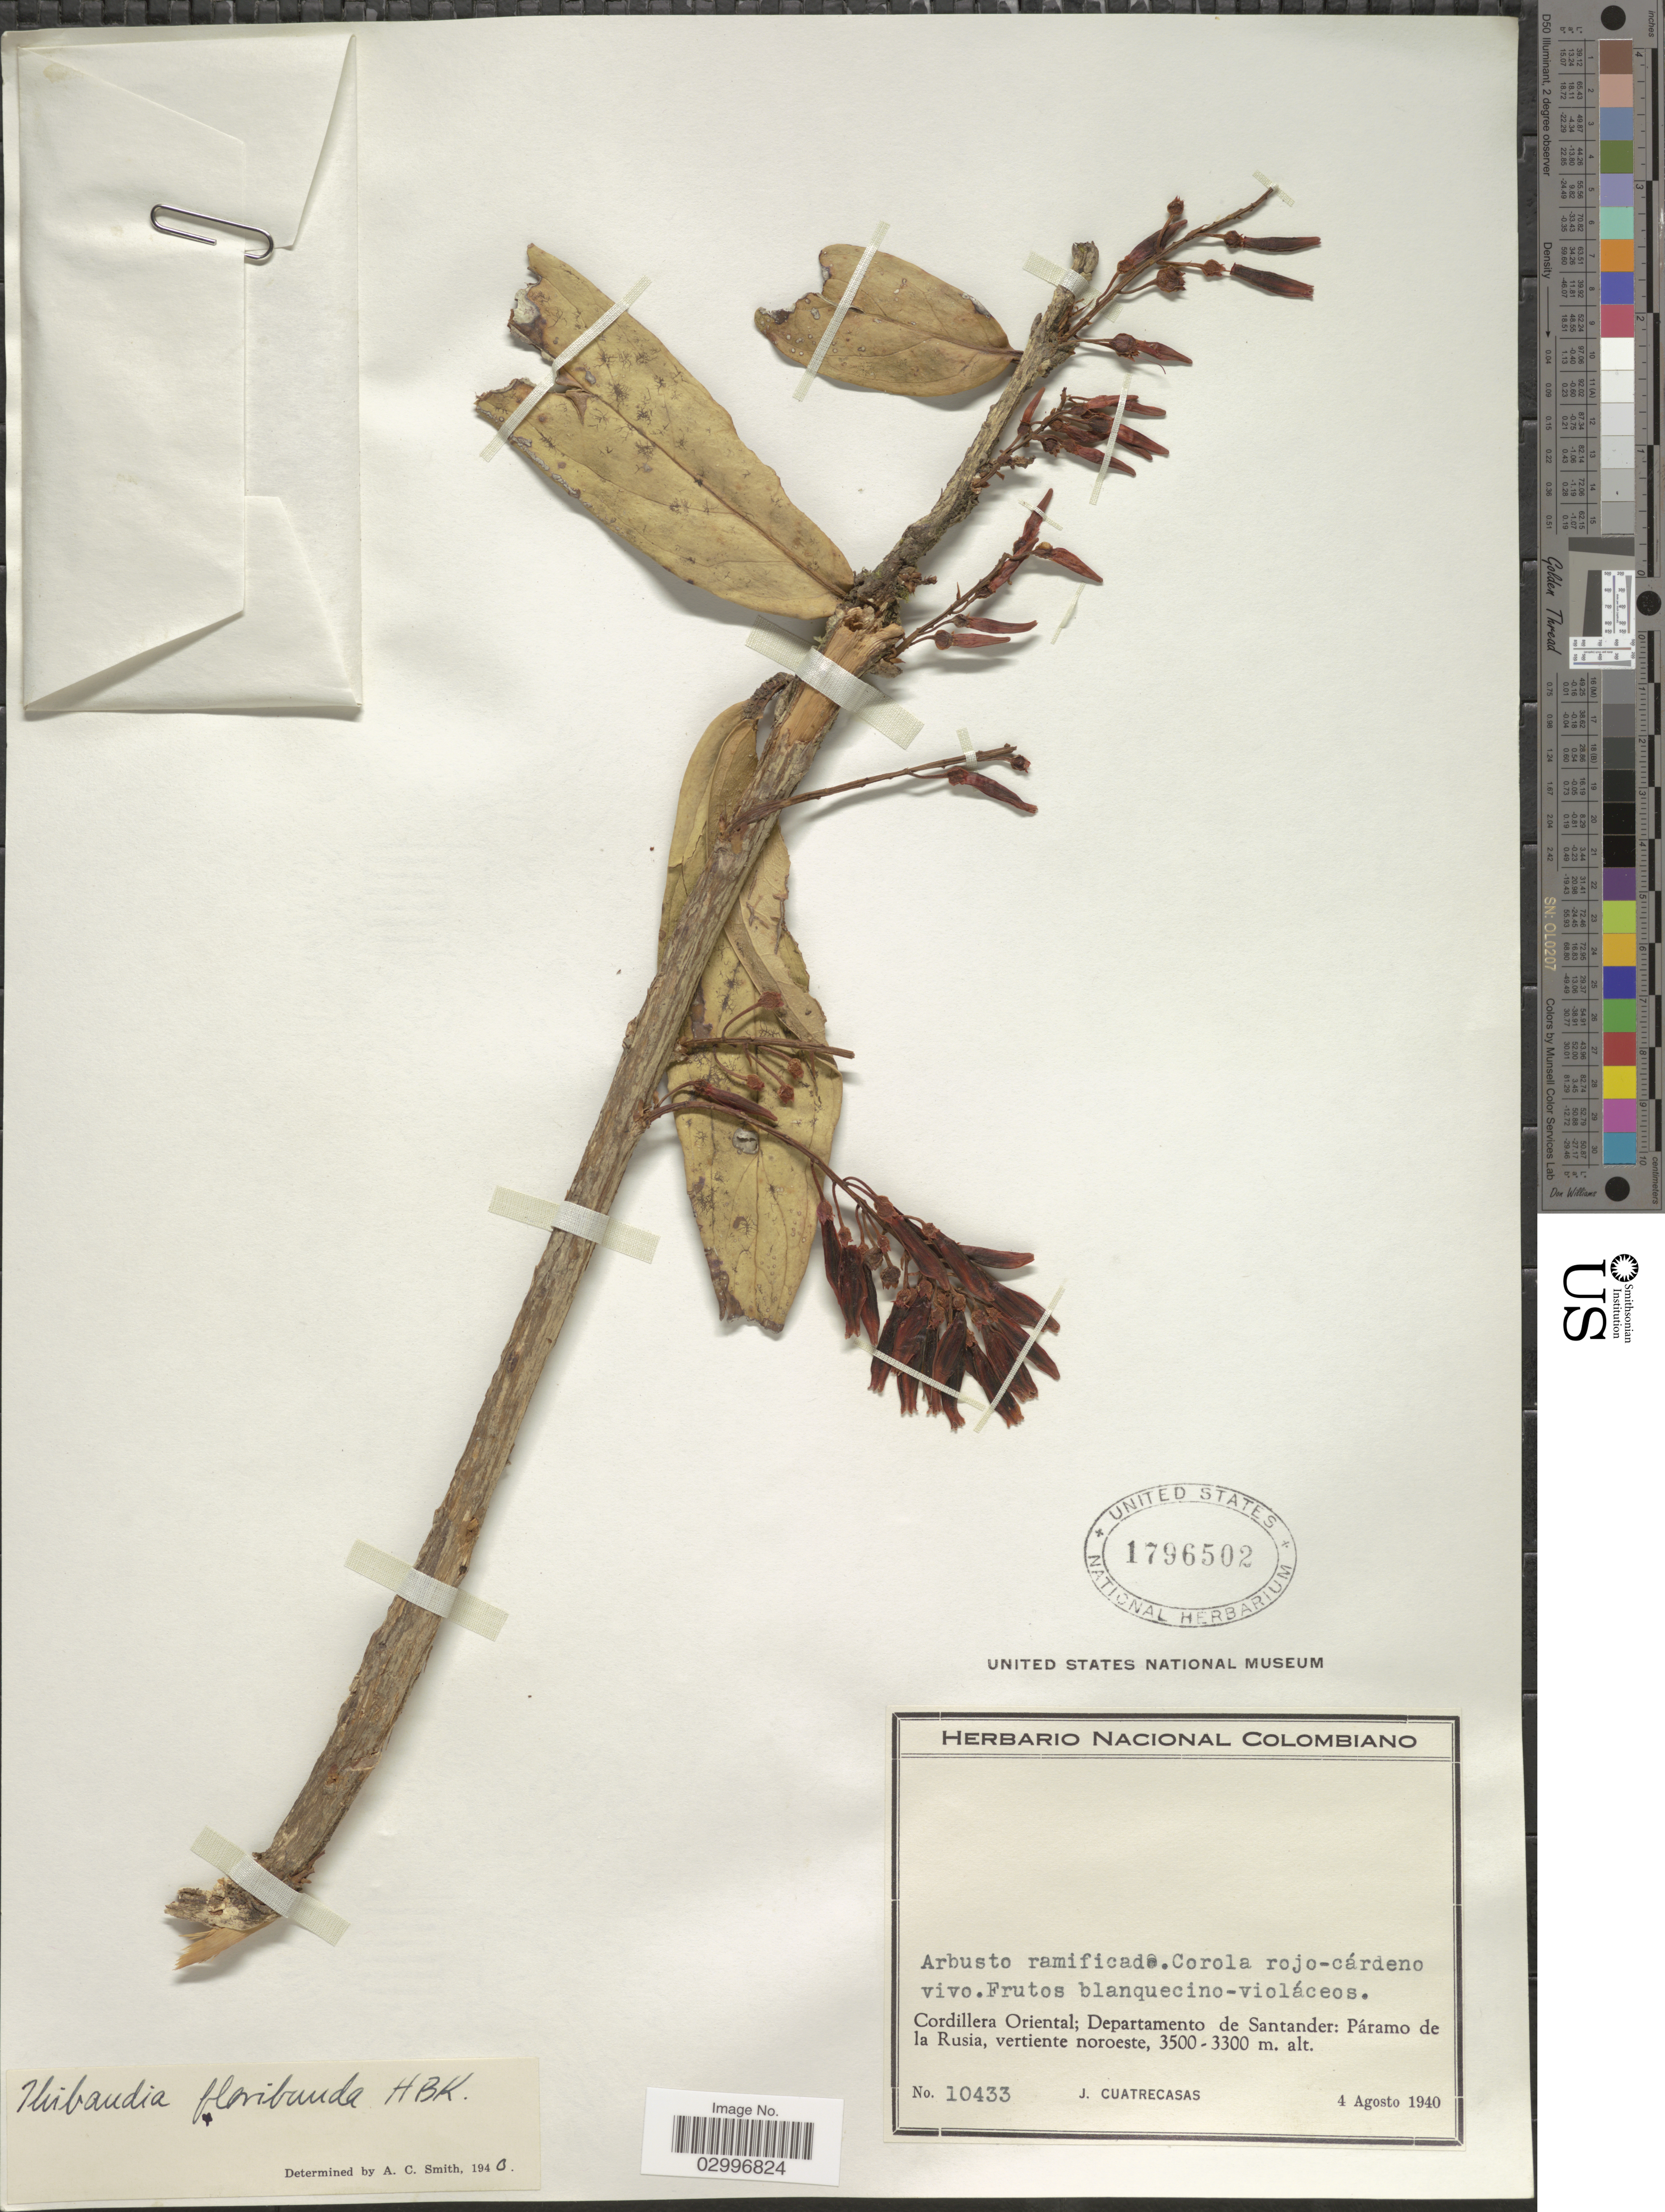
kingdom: Plantae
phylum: Tracheophyta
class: Magnoliopsida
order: Ericales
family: Ericaceae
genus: Thibaudia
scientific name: Thibaudia floribunda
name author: Kunth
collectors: J. Cuatrecasas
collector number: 10433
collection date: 1940-08-04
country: Colombia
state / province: Santander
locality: Cordillera Oriental; Departamento de Santander: Páramo de la Rusia, vertiente noroeste.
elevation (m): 3300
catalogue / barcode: US 1796502